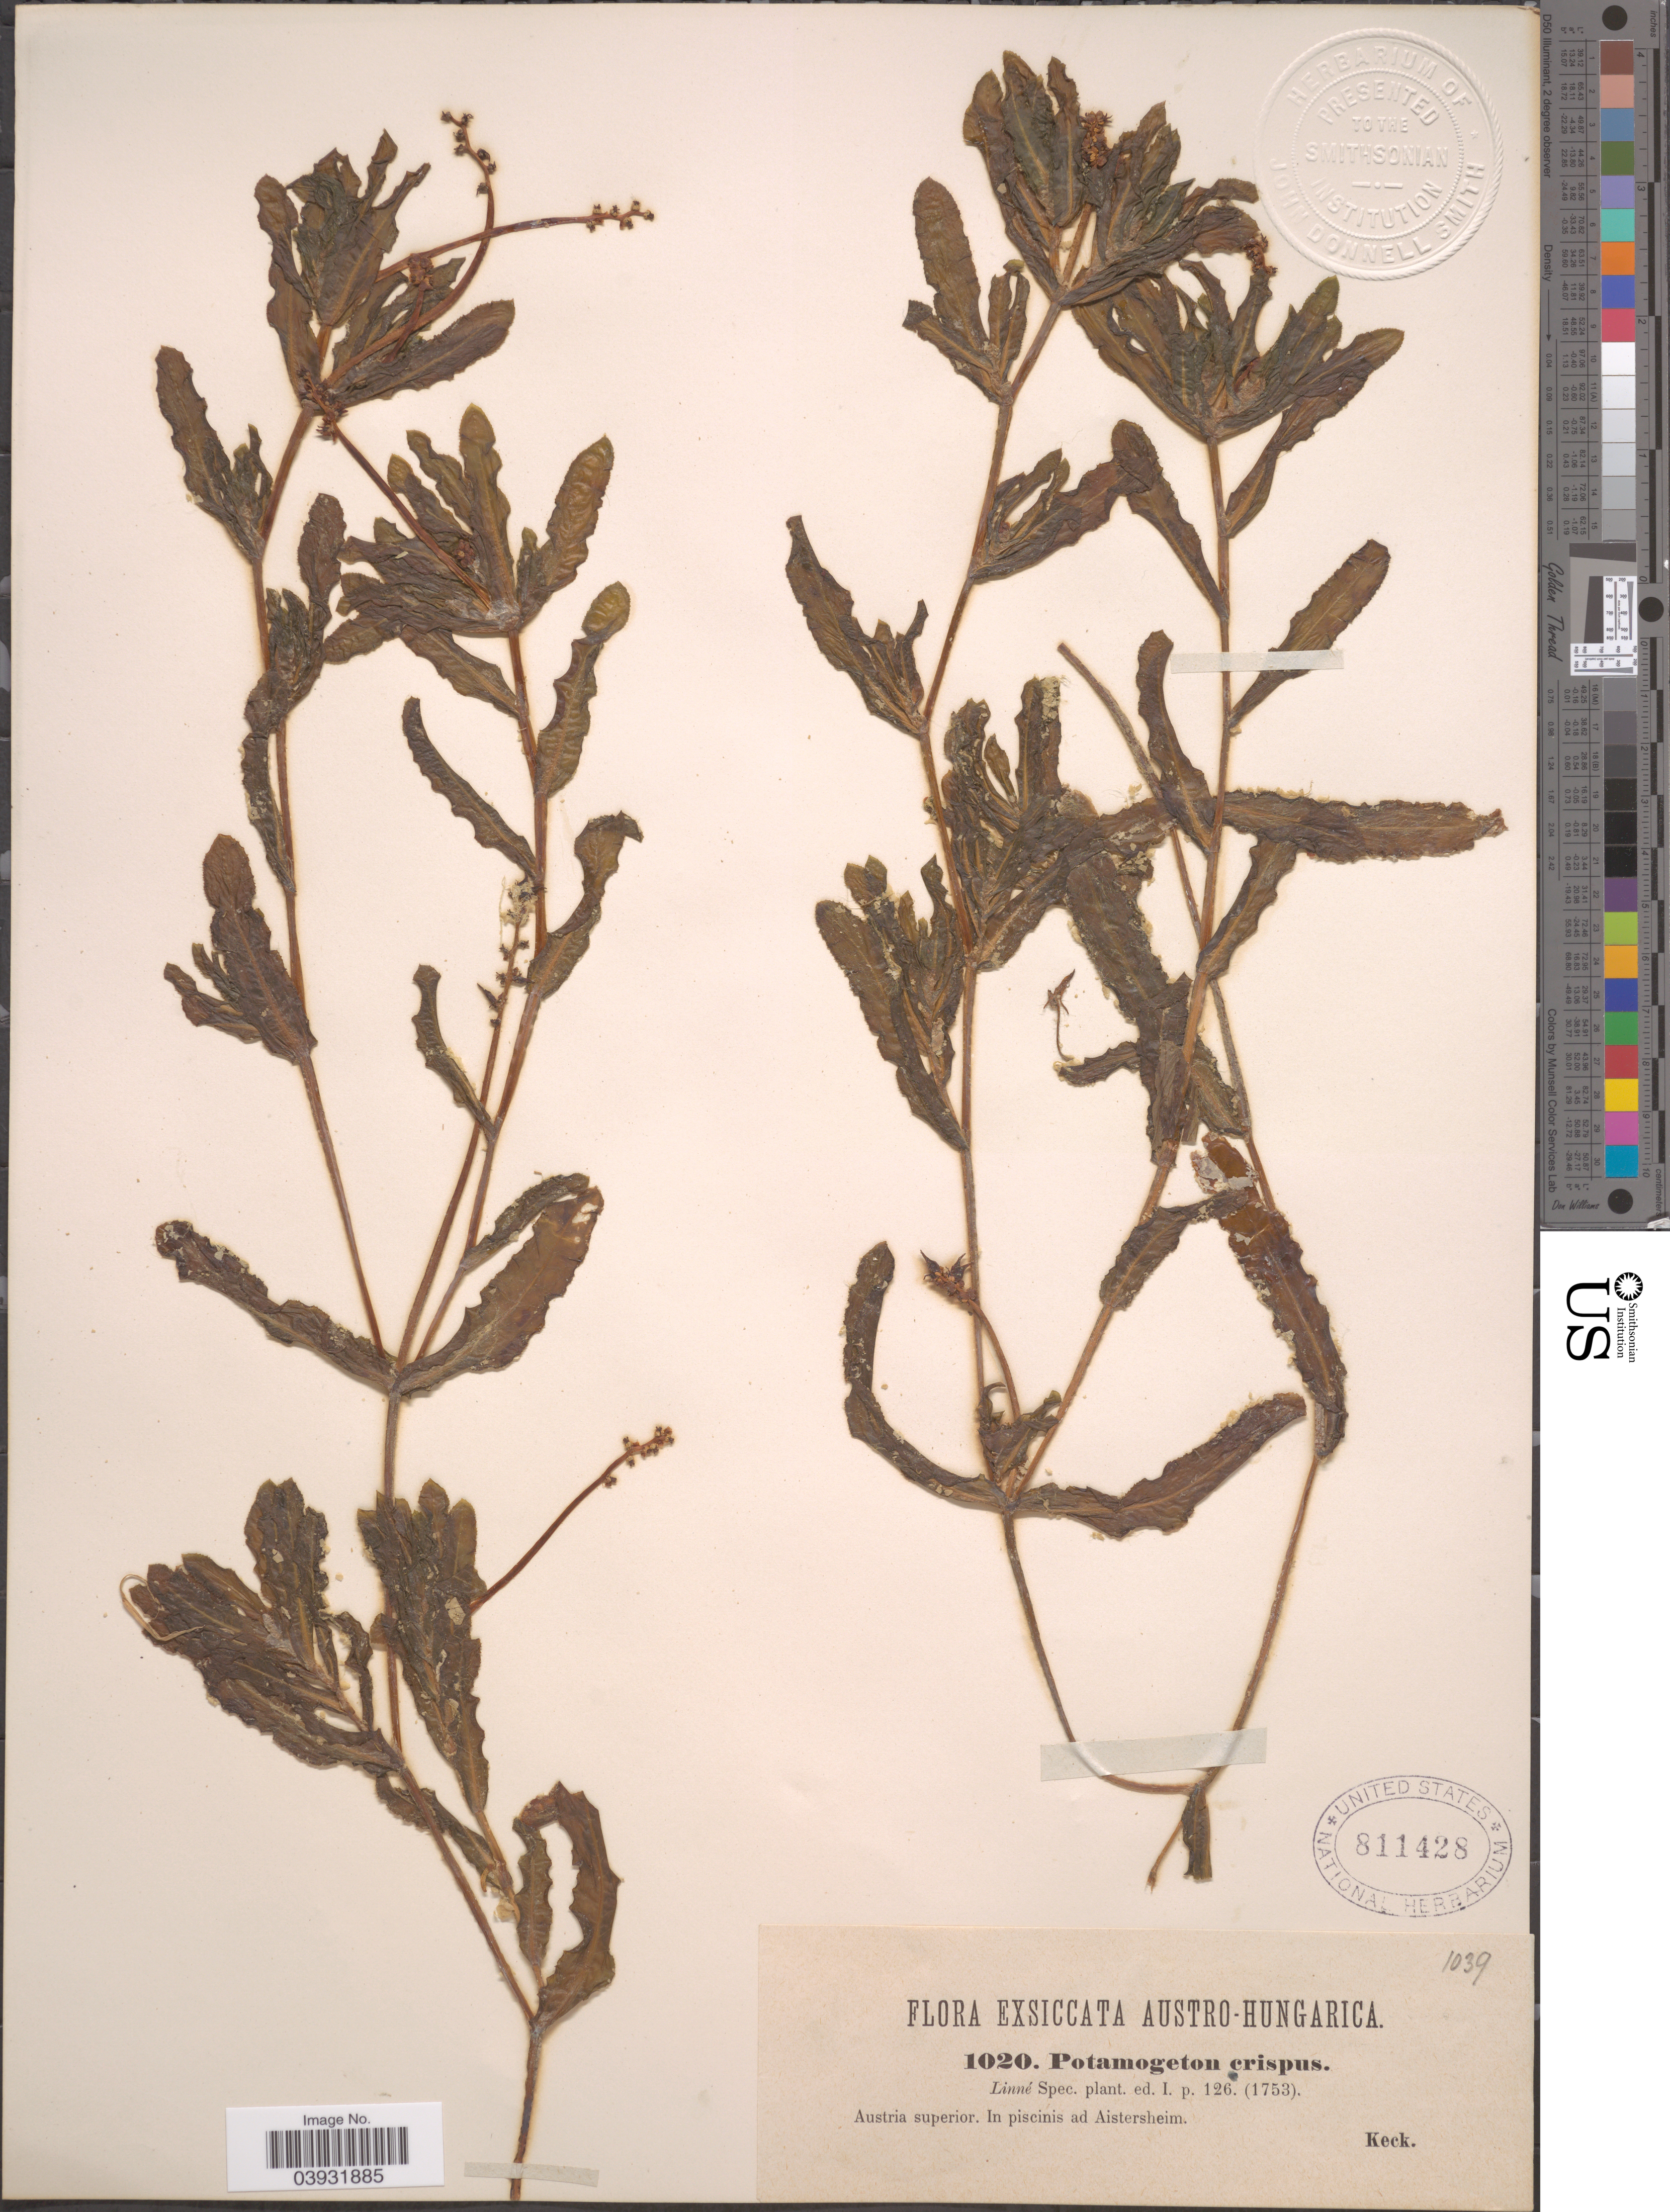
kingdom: Plantae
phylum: Tracheophyta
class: Liliopsida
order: Alismatales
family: Potamogetonaceae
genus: Potamogeton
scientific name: Potamogeton crispus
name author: L.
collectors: -- Keck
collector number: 1020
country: Austria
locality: Austro-Hungarica. Austria superior. In piscinis ad Aistersheim.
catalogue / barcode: US 811428